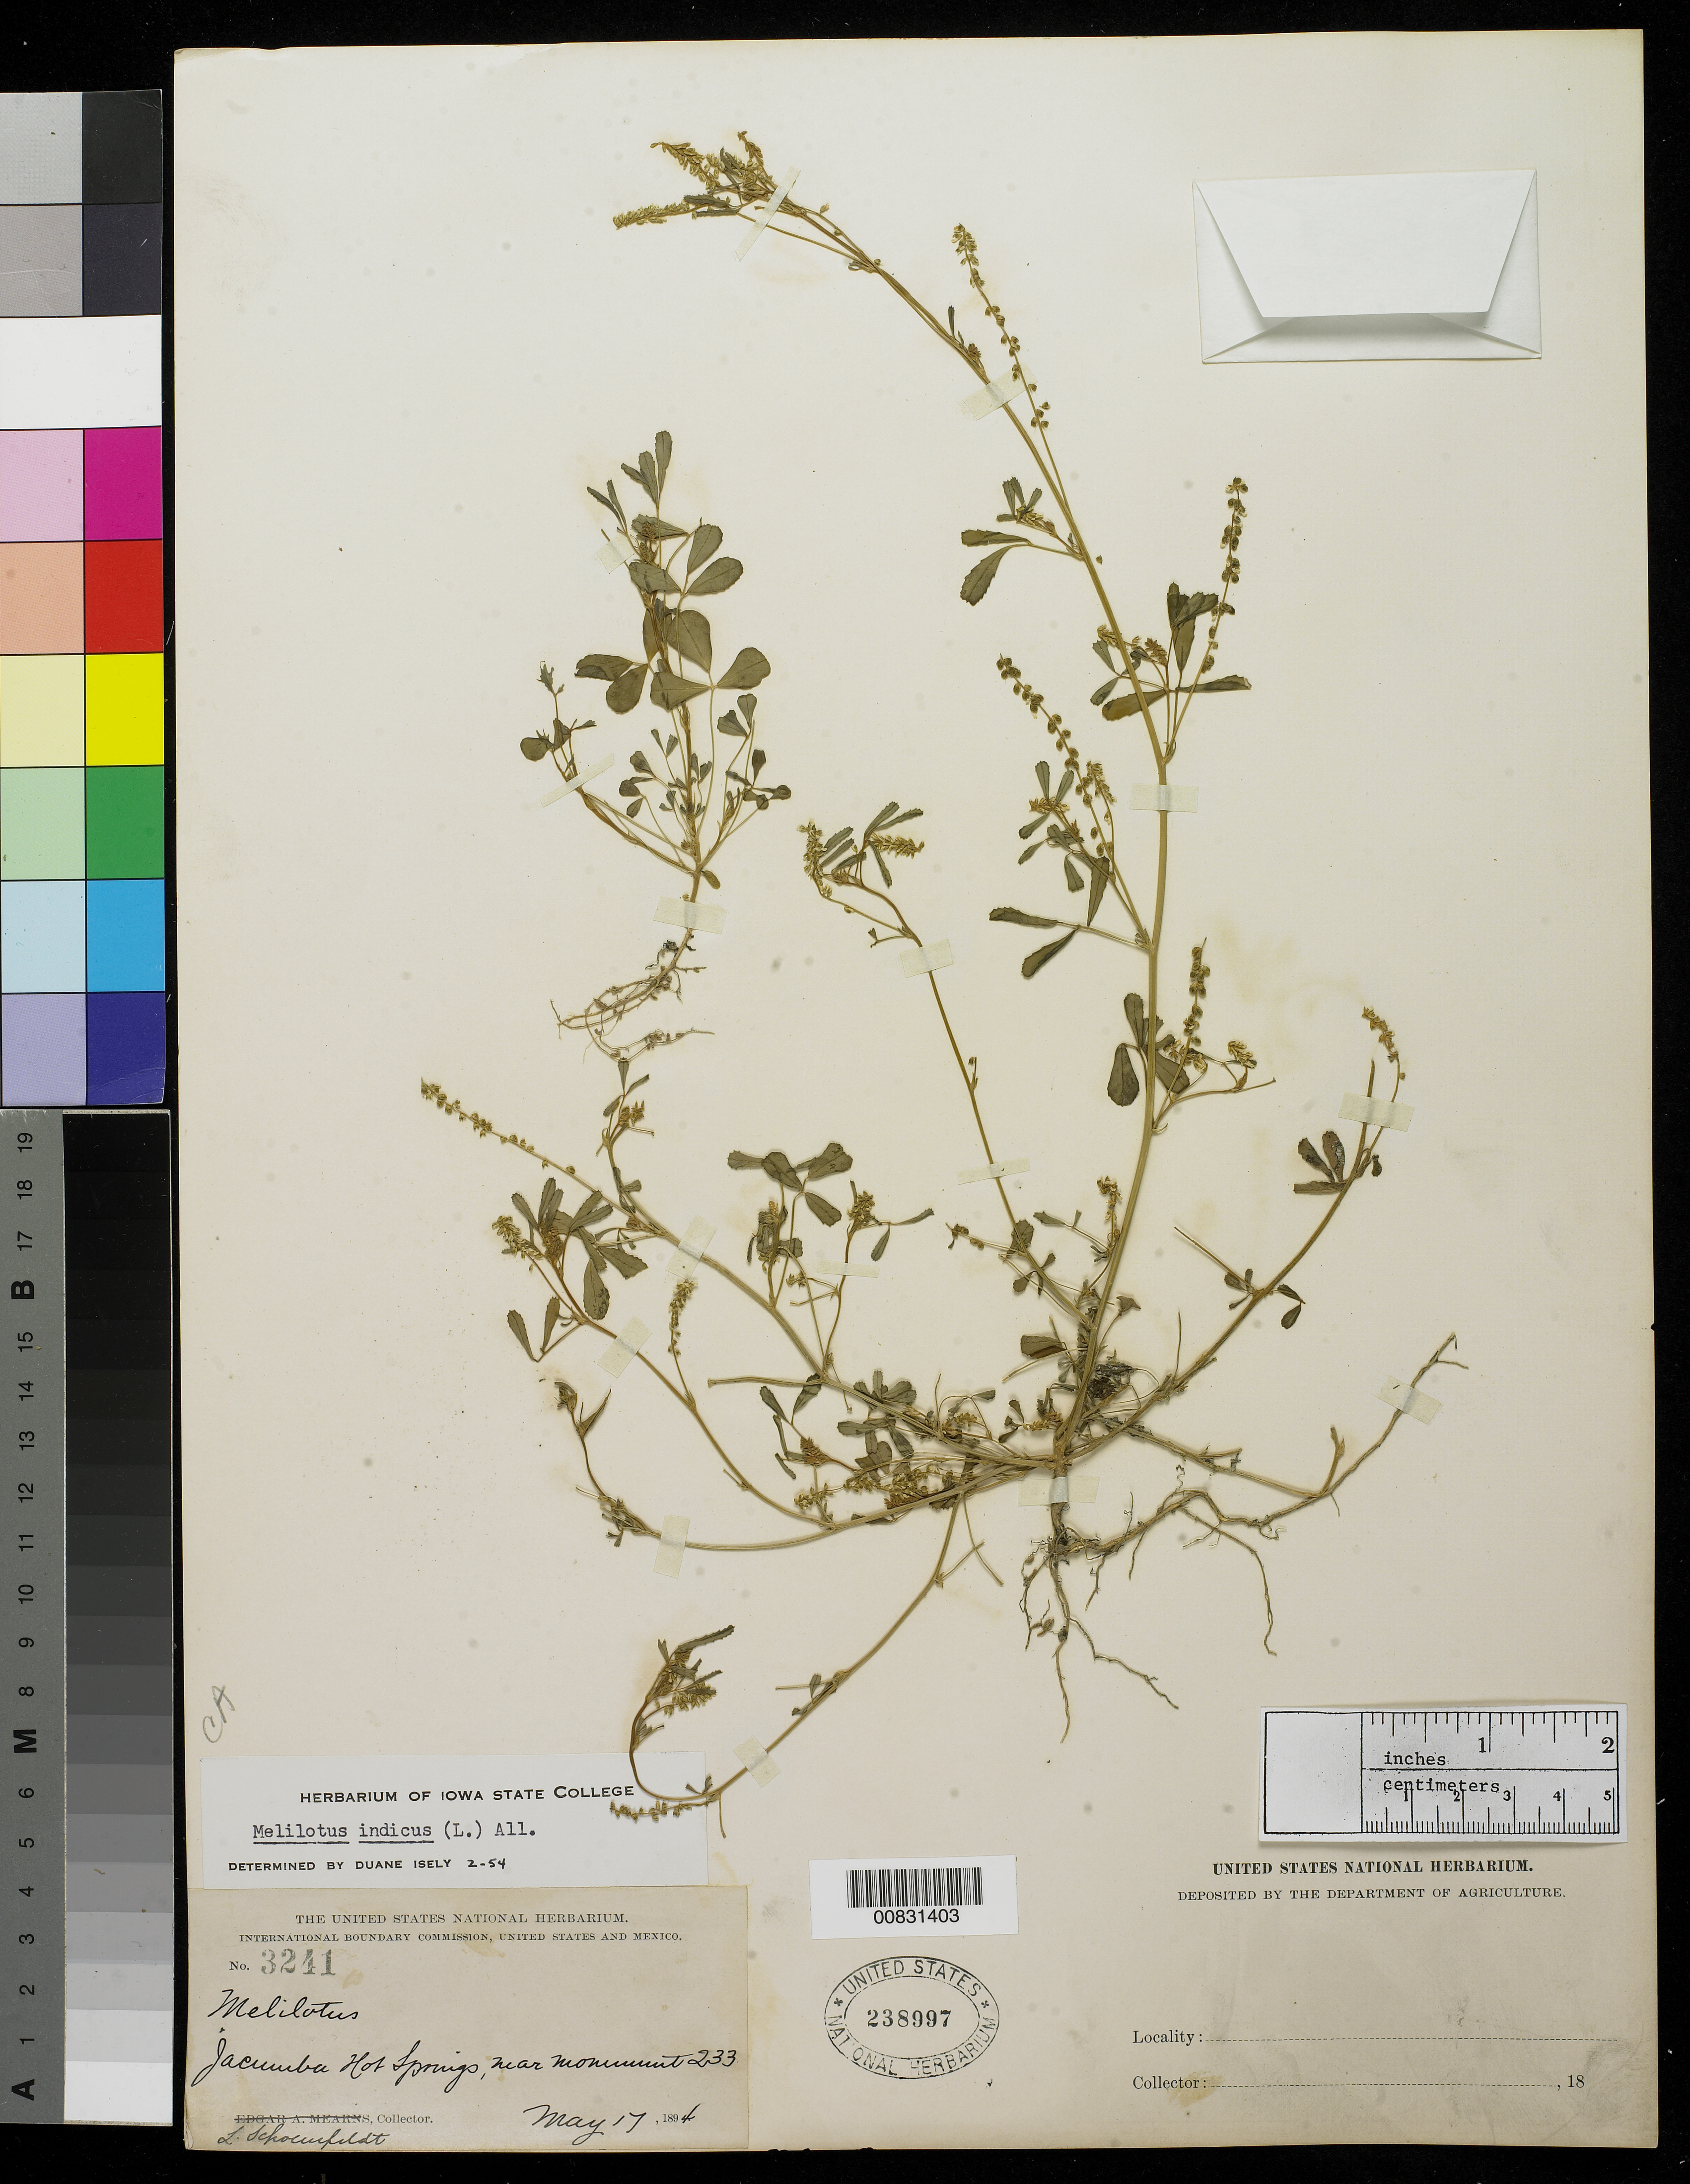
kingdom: Plantae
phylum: Tracheophyta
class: Magnoliopsida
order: Fabales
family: Fabaceae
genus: Melilotus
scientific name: Melilotus indicus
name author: (L.) All.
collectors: L. Schoenfeldt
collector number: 3241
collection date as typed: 17 May 1894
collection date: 1894-05-17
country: United States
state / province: California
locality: Jacumba Hot Springs, near monument 233.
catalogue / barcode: US 238997